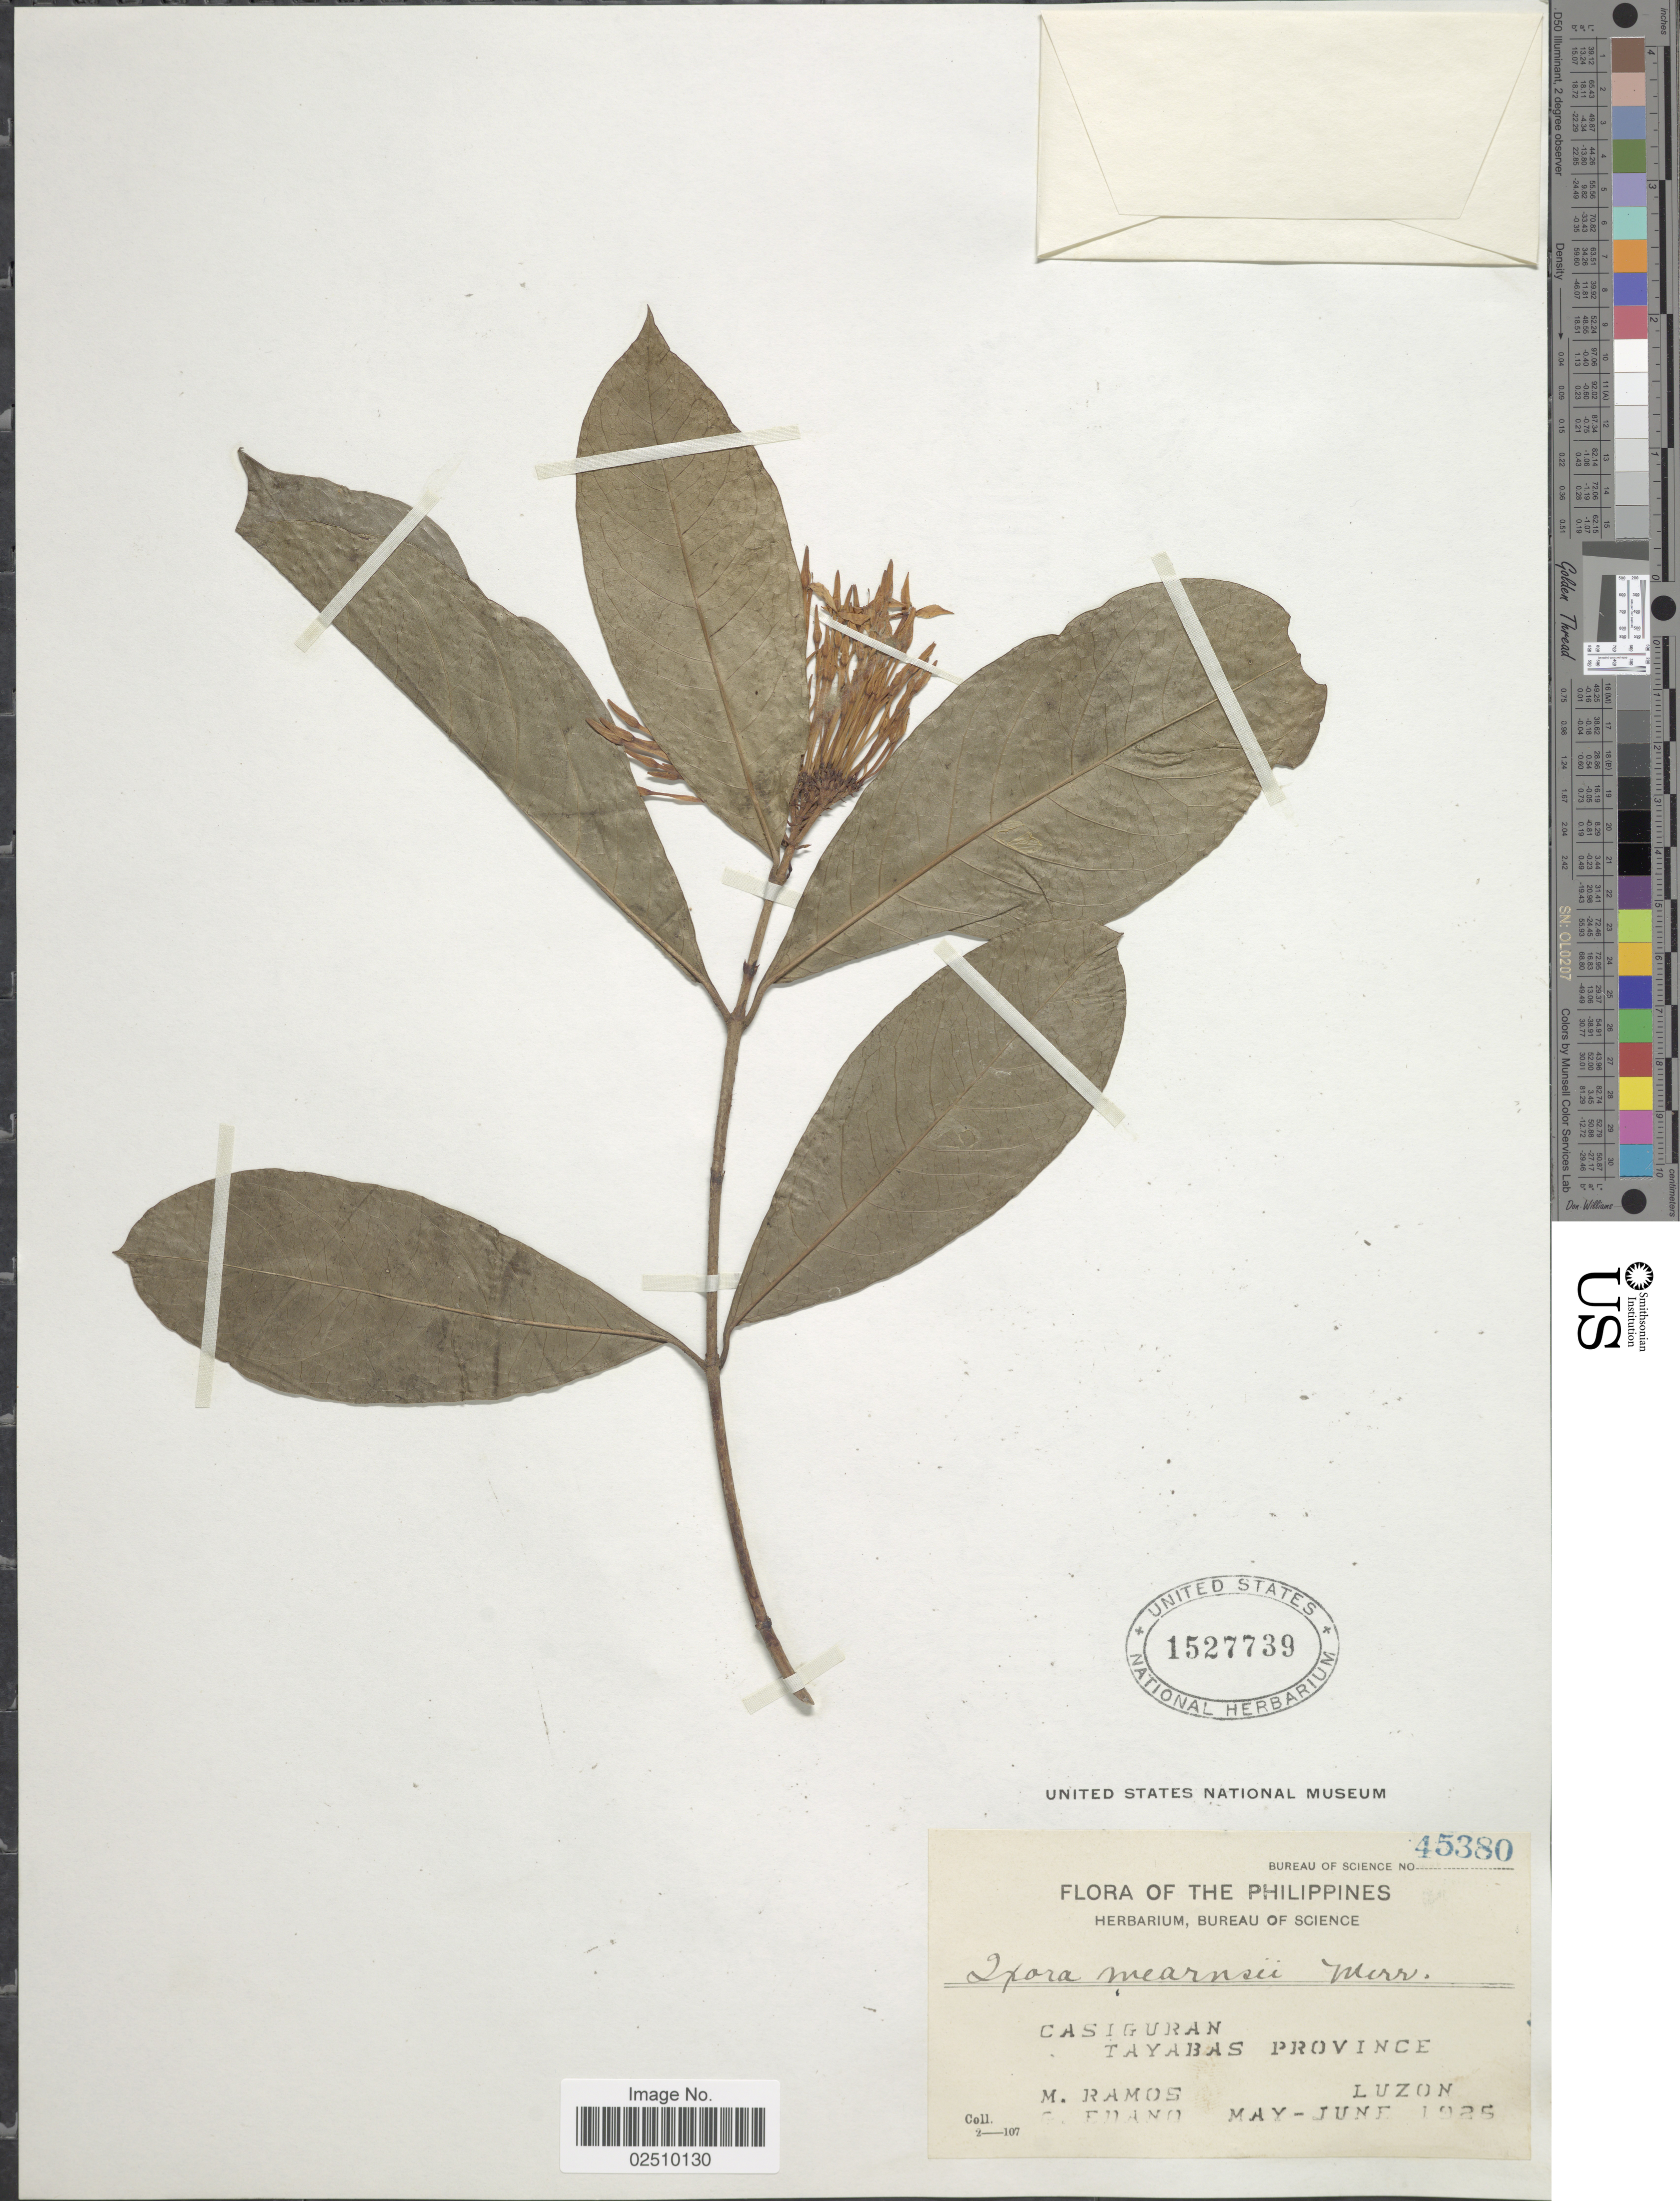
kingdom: Plantae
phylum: Tracheophyta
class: Magnoliopsida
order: Gentianales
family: Rubiaceae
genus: Ixora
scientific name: Ixora mearnsii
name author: Merr.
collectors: M. Ramos & G. Edaño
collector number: Bureau of Science 45380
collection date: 1925-05/1925-06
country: Philippines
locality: Casiguran, Tayabas Province, Luzon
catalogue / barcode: US 1527739